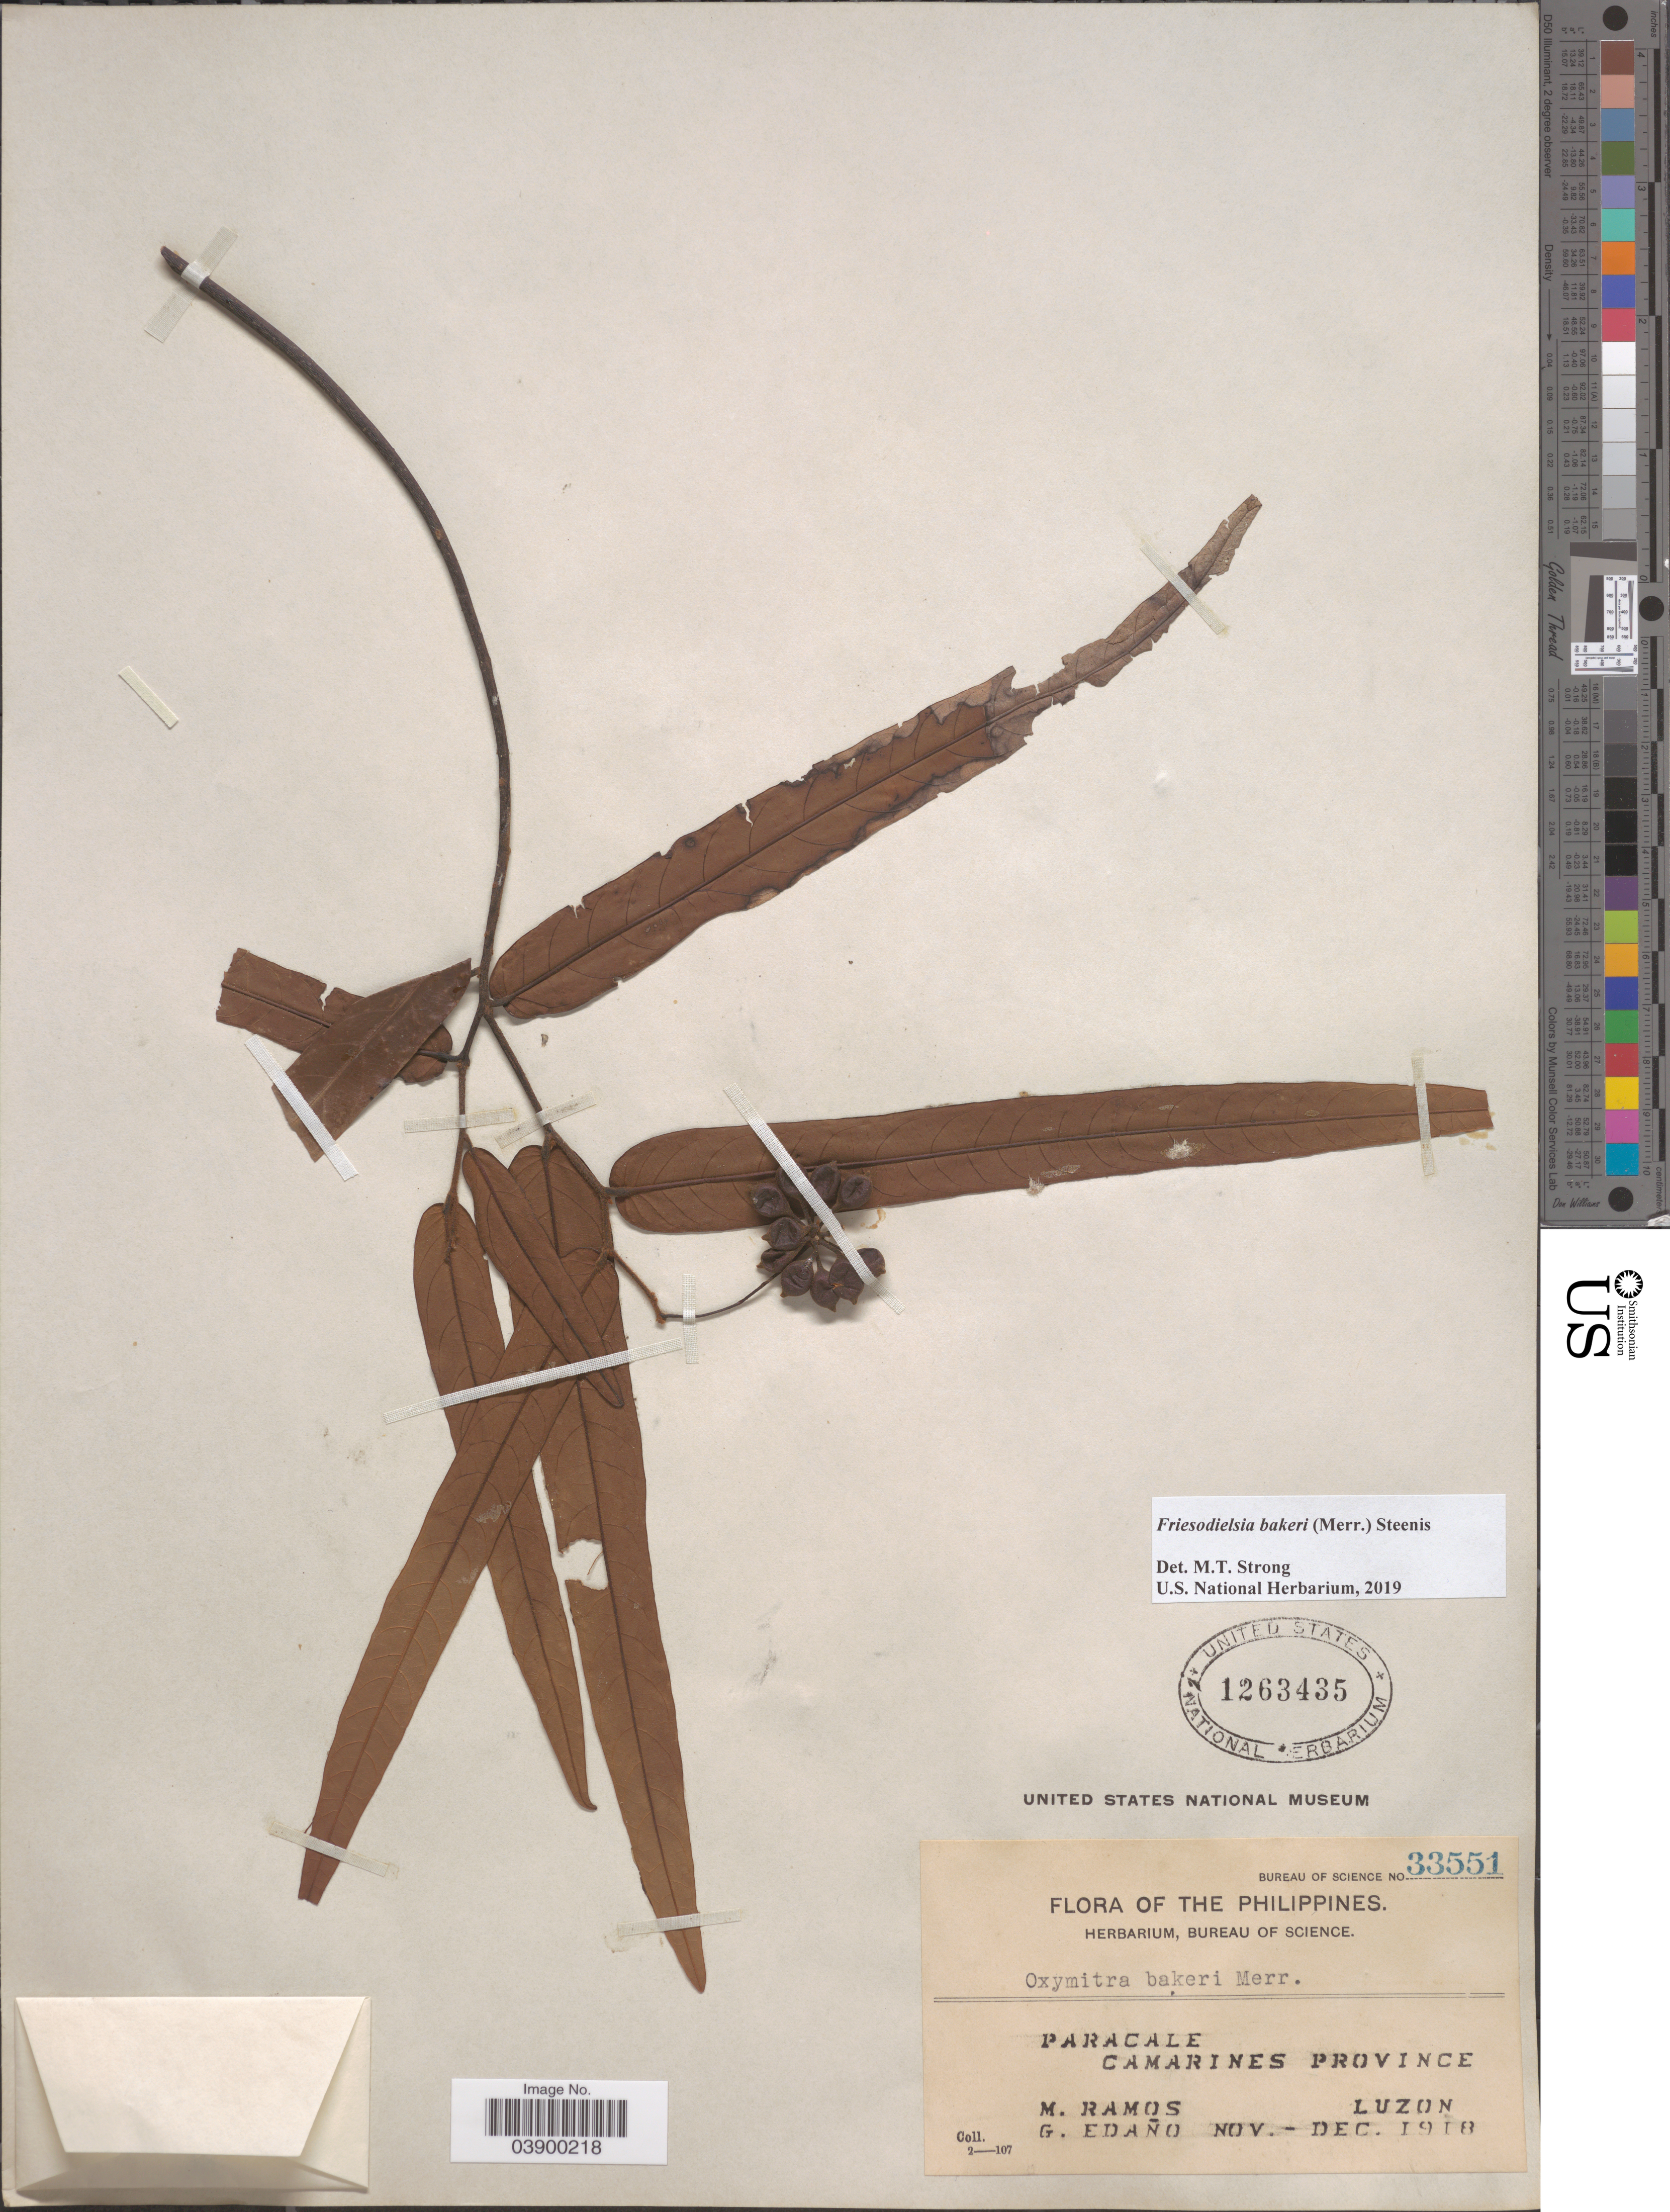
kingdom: Plantae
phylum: Tracheophyta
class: Magnoliopsida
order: Magnoliales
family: Annonaceae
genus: Friesodielsia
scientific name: Friesodielsia bakeri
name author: (Merr.) Steenis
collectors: M. Ramos & G. Edaño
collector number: Bureau of Science 33551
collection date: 1918-11/1918-12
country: Philippines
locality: Paracale. Camarines Province. Luzon.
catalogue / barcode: US 1263435